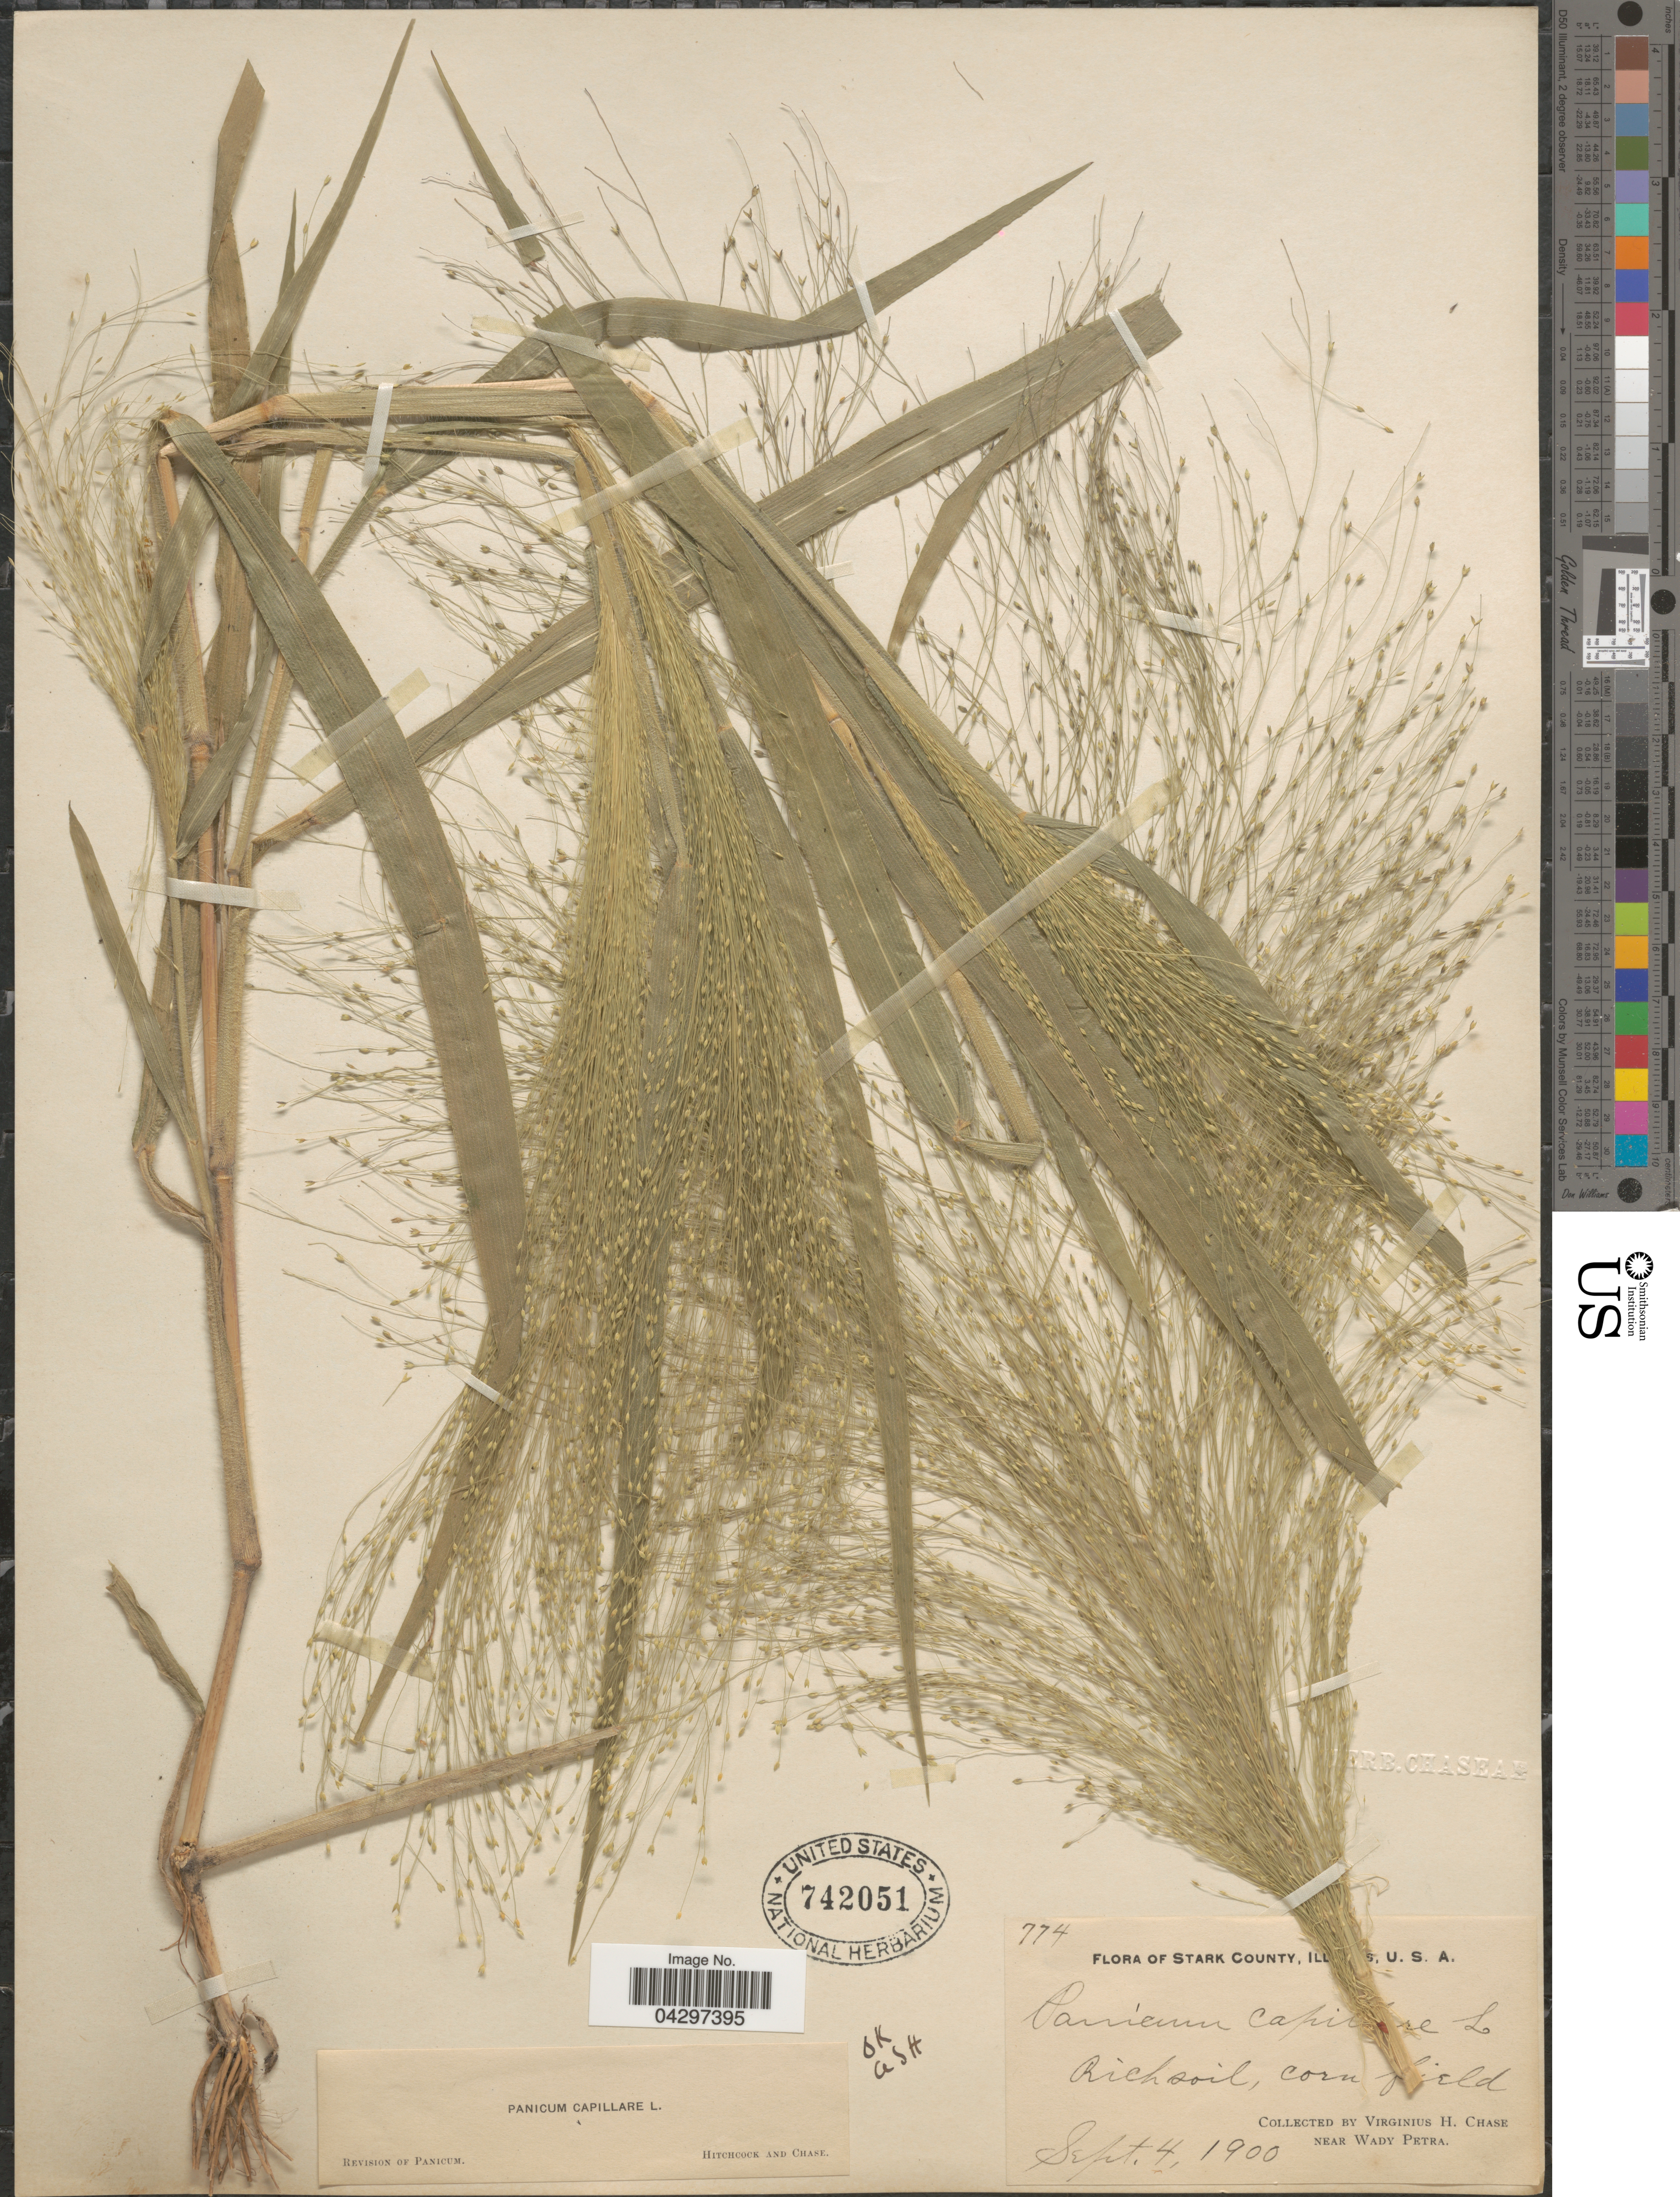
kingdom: Plantae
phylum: Tracheophyta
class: Liliopsida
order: Poales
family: Poaceae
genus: Panicum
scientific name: Panicum capillare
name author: L.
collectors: V. H. Chase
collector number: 774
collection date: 1900-09-04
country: United States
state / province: Illinois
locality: Stark County. Rich soil, corn field. Near Wady Petra.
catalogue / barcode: US 742051